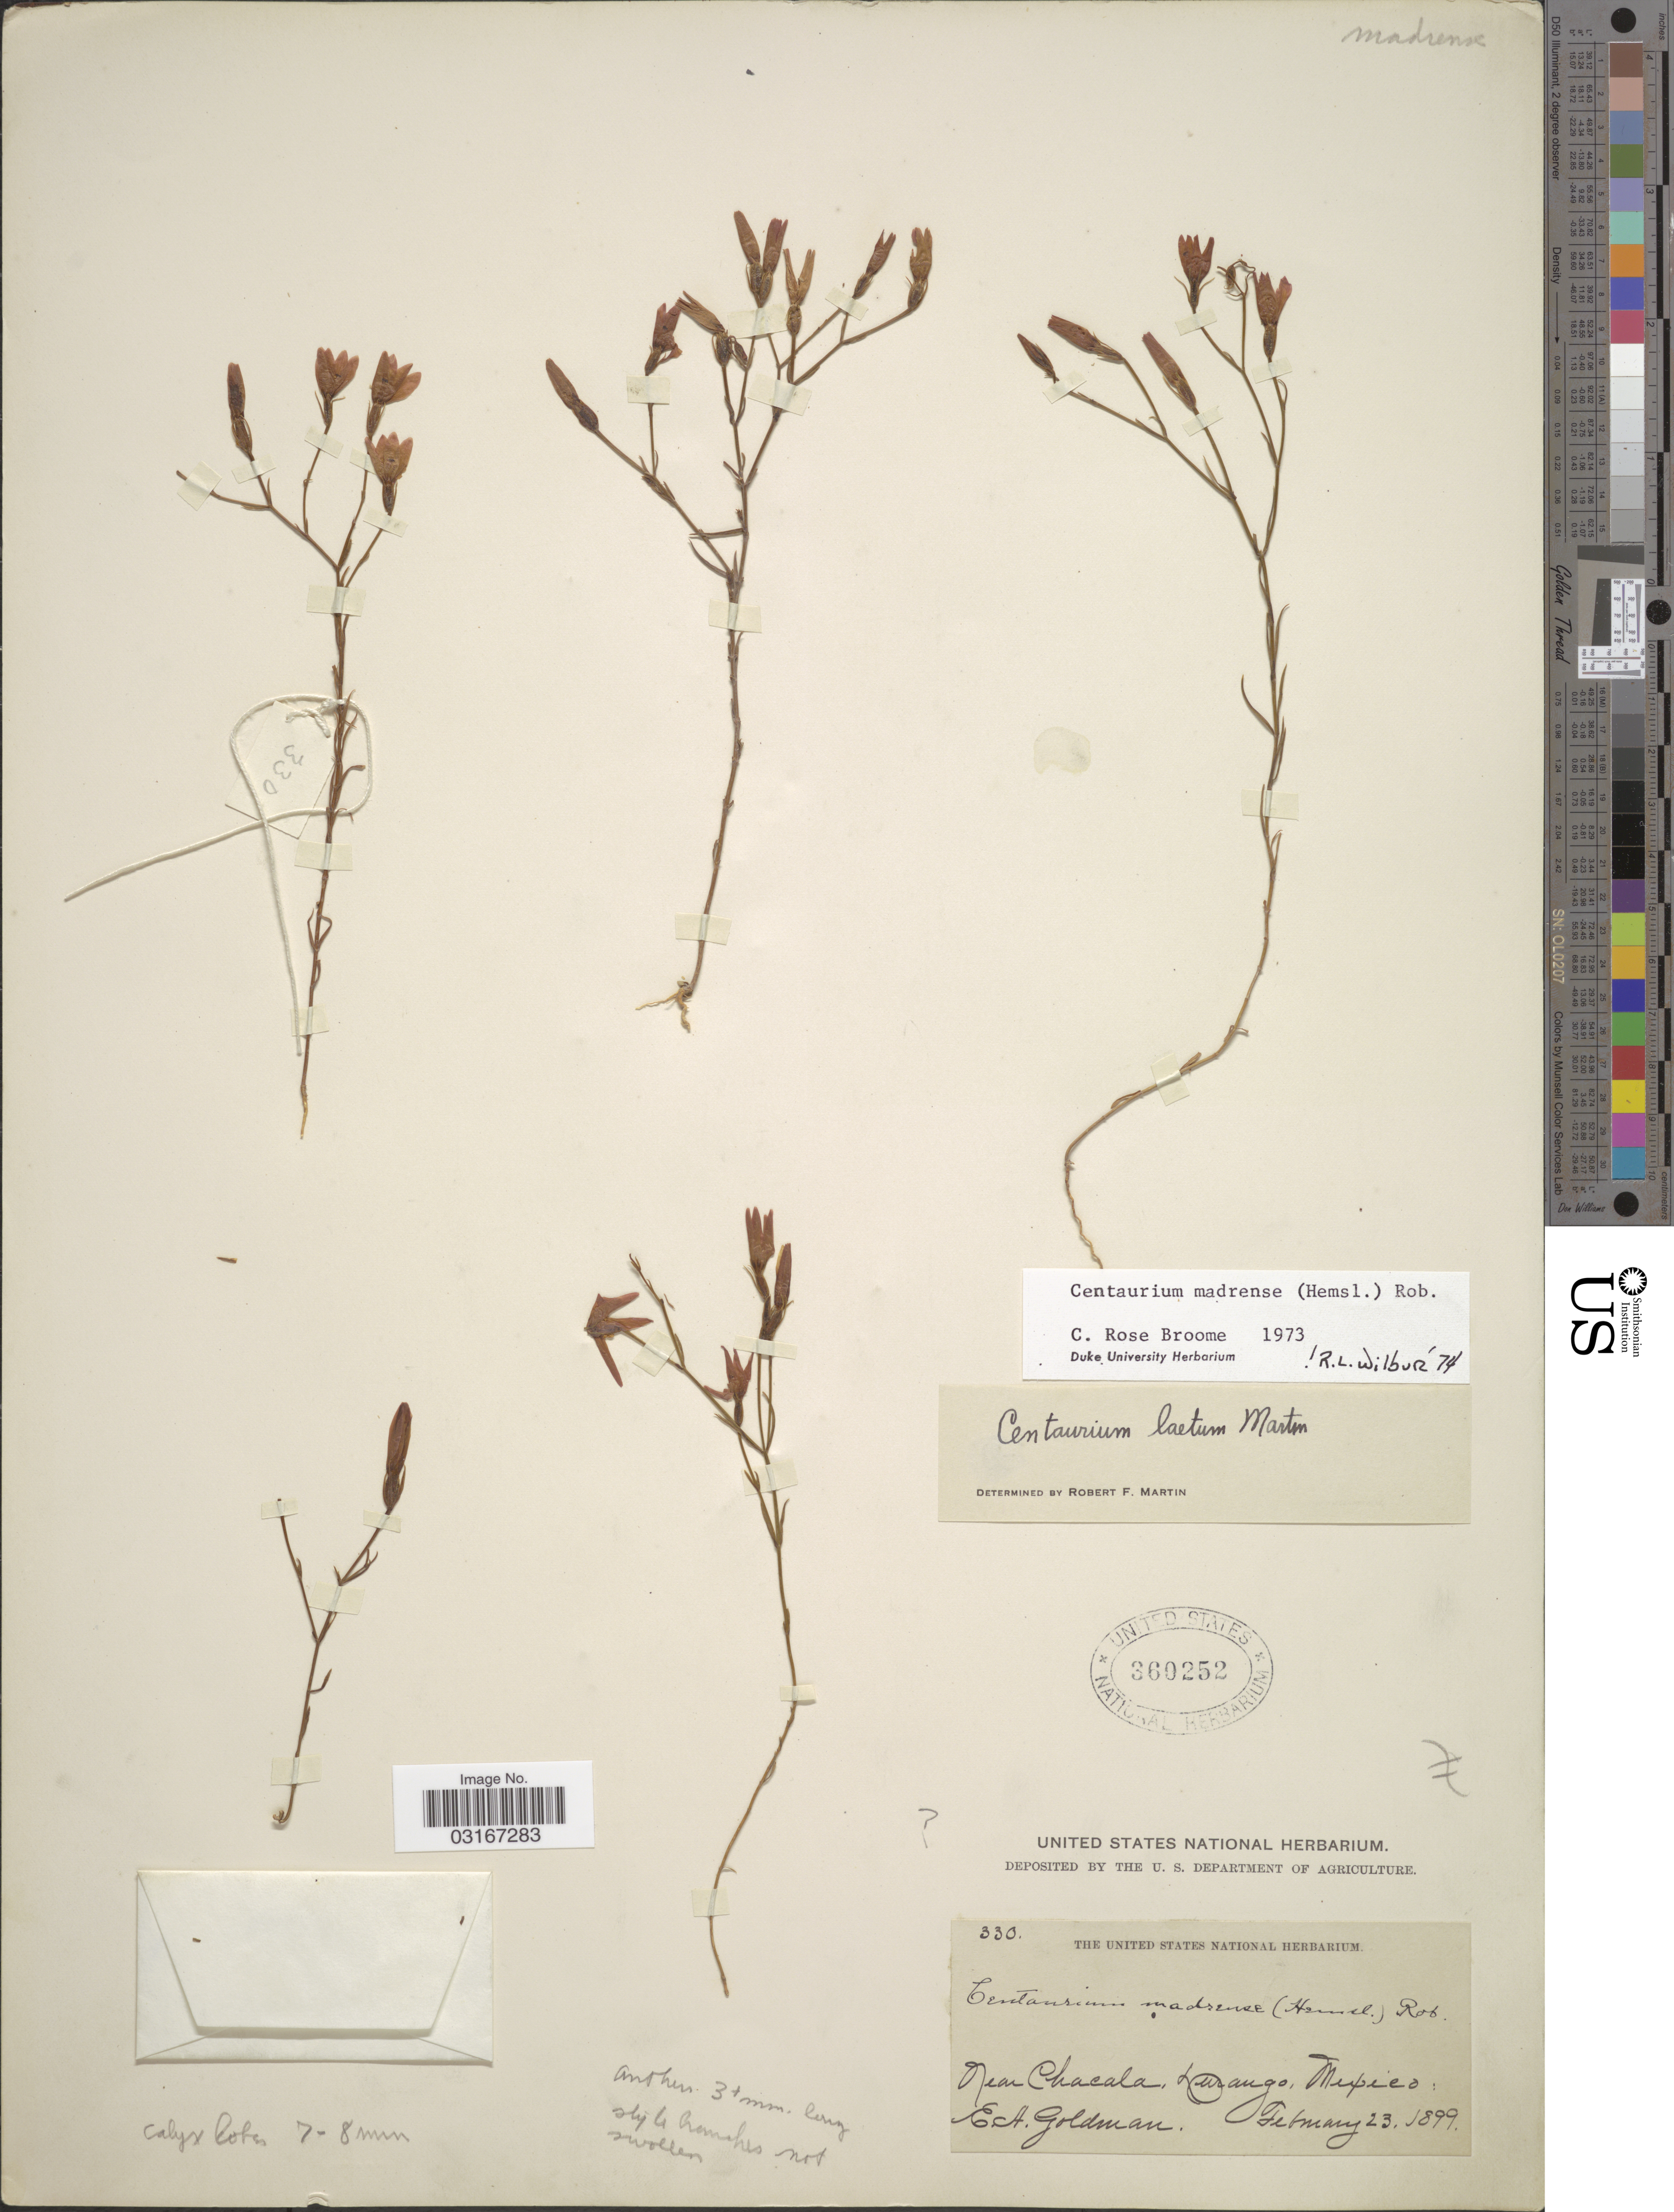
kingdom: Plantae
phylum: Tracheophyta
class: Magnoliopsida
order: Gentianales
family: Gentianaceae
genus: Centaurium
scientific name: Centaurium madrense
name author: (Hemsl.) B.L. Rob.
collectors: E. A. Goldman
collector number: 330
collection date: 1899-02-23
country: Mexico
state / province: Durango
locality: Near Chacala.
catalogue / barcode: US 360252